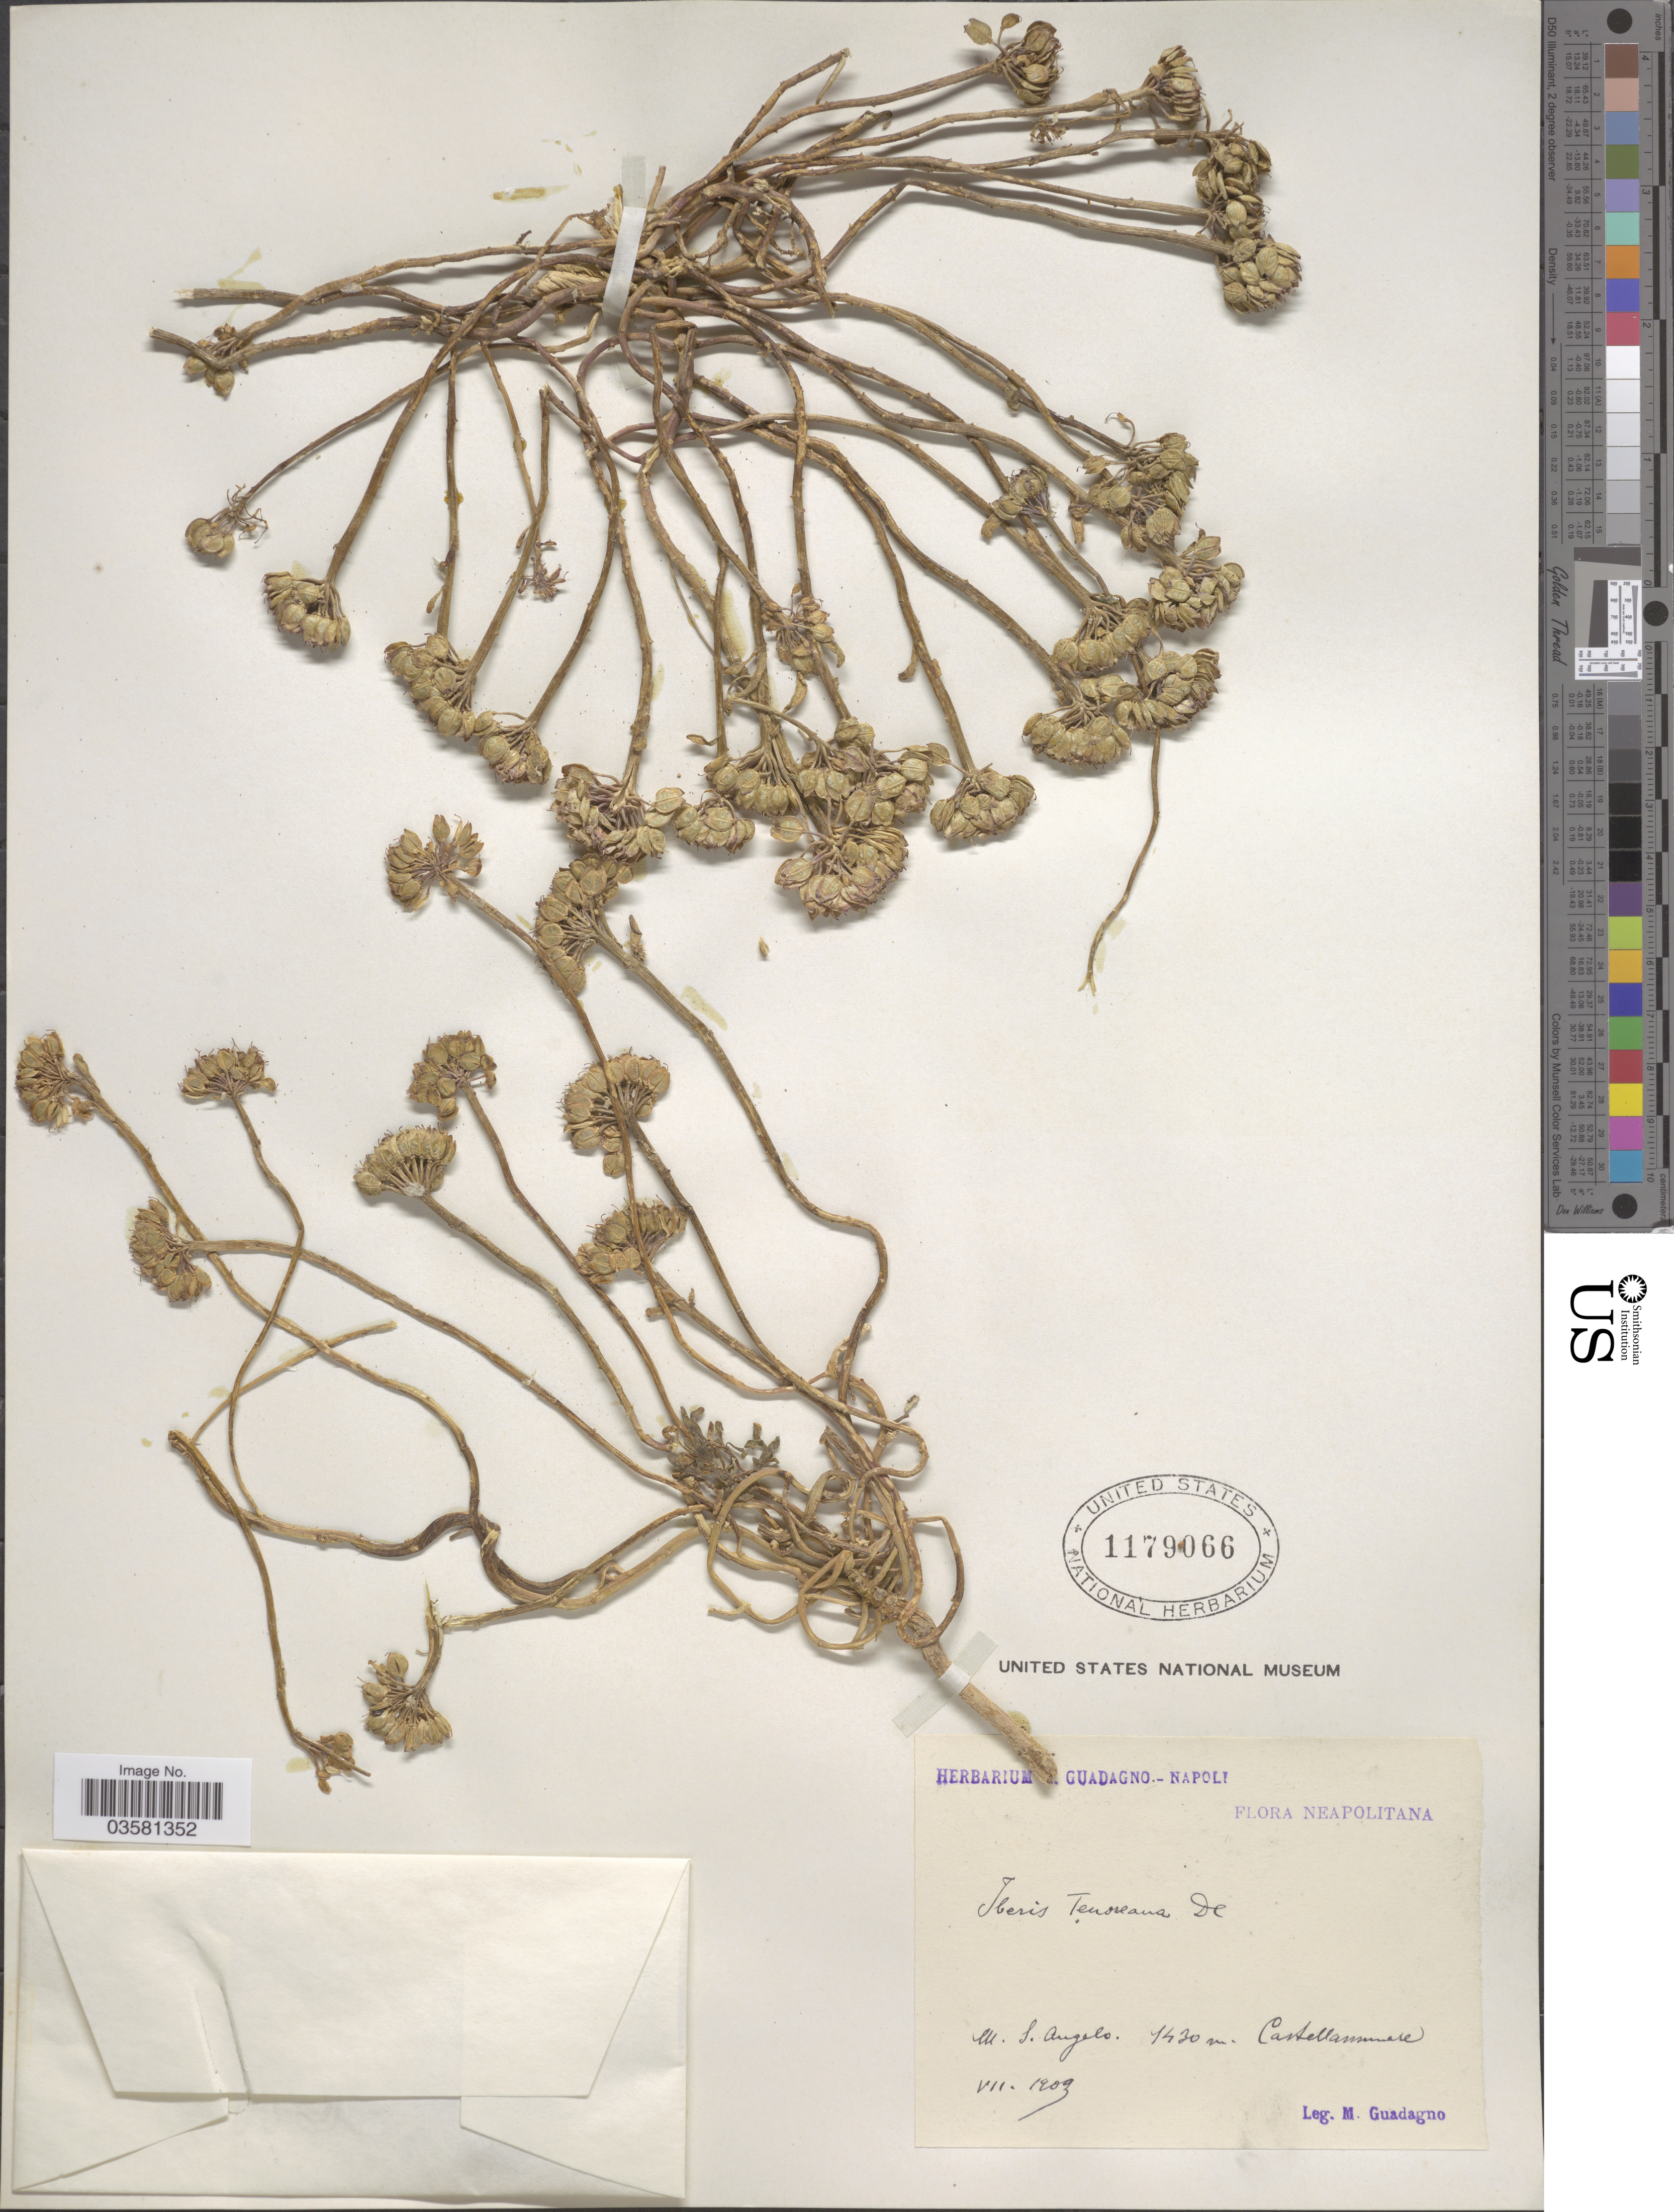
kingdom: Plantae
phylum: Tracheophyta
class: Magnoliopsida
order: Brassicales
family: Brassicaceae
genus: Iberis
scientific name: Iberis tenoreana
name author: DC.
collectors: M. Guadagno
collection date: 1903-07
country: Italy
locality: Neapolitana. M. S. Angelo. Castellammare.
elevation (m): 1430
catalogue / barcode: US 1179066